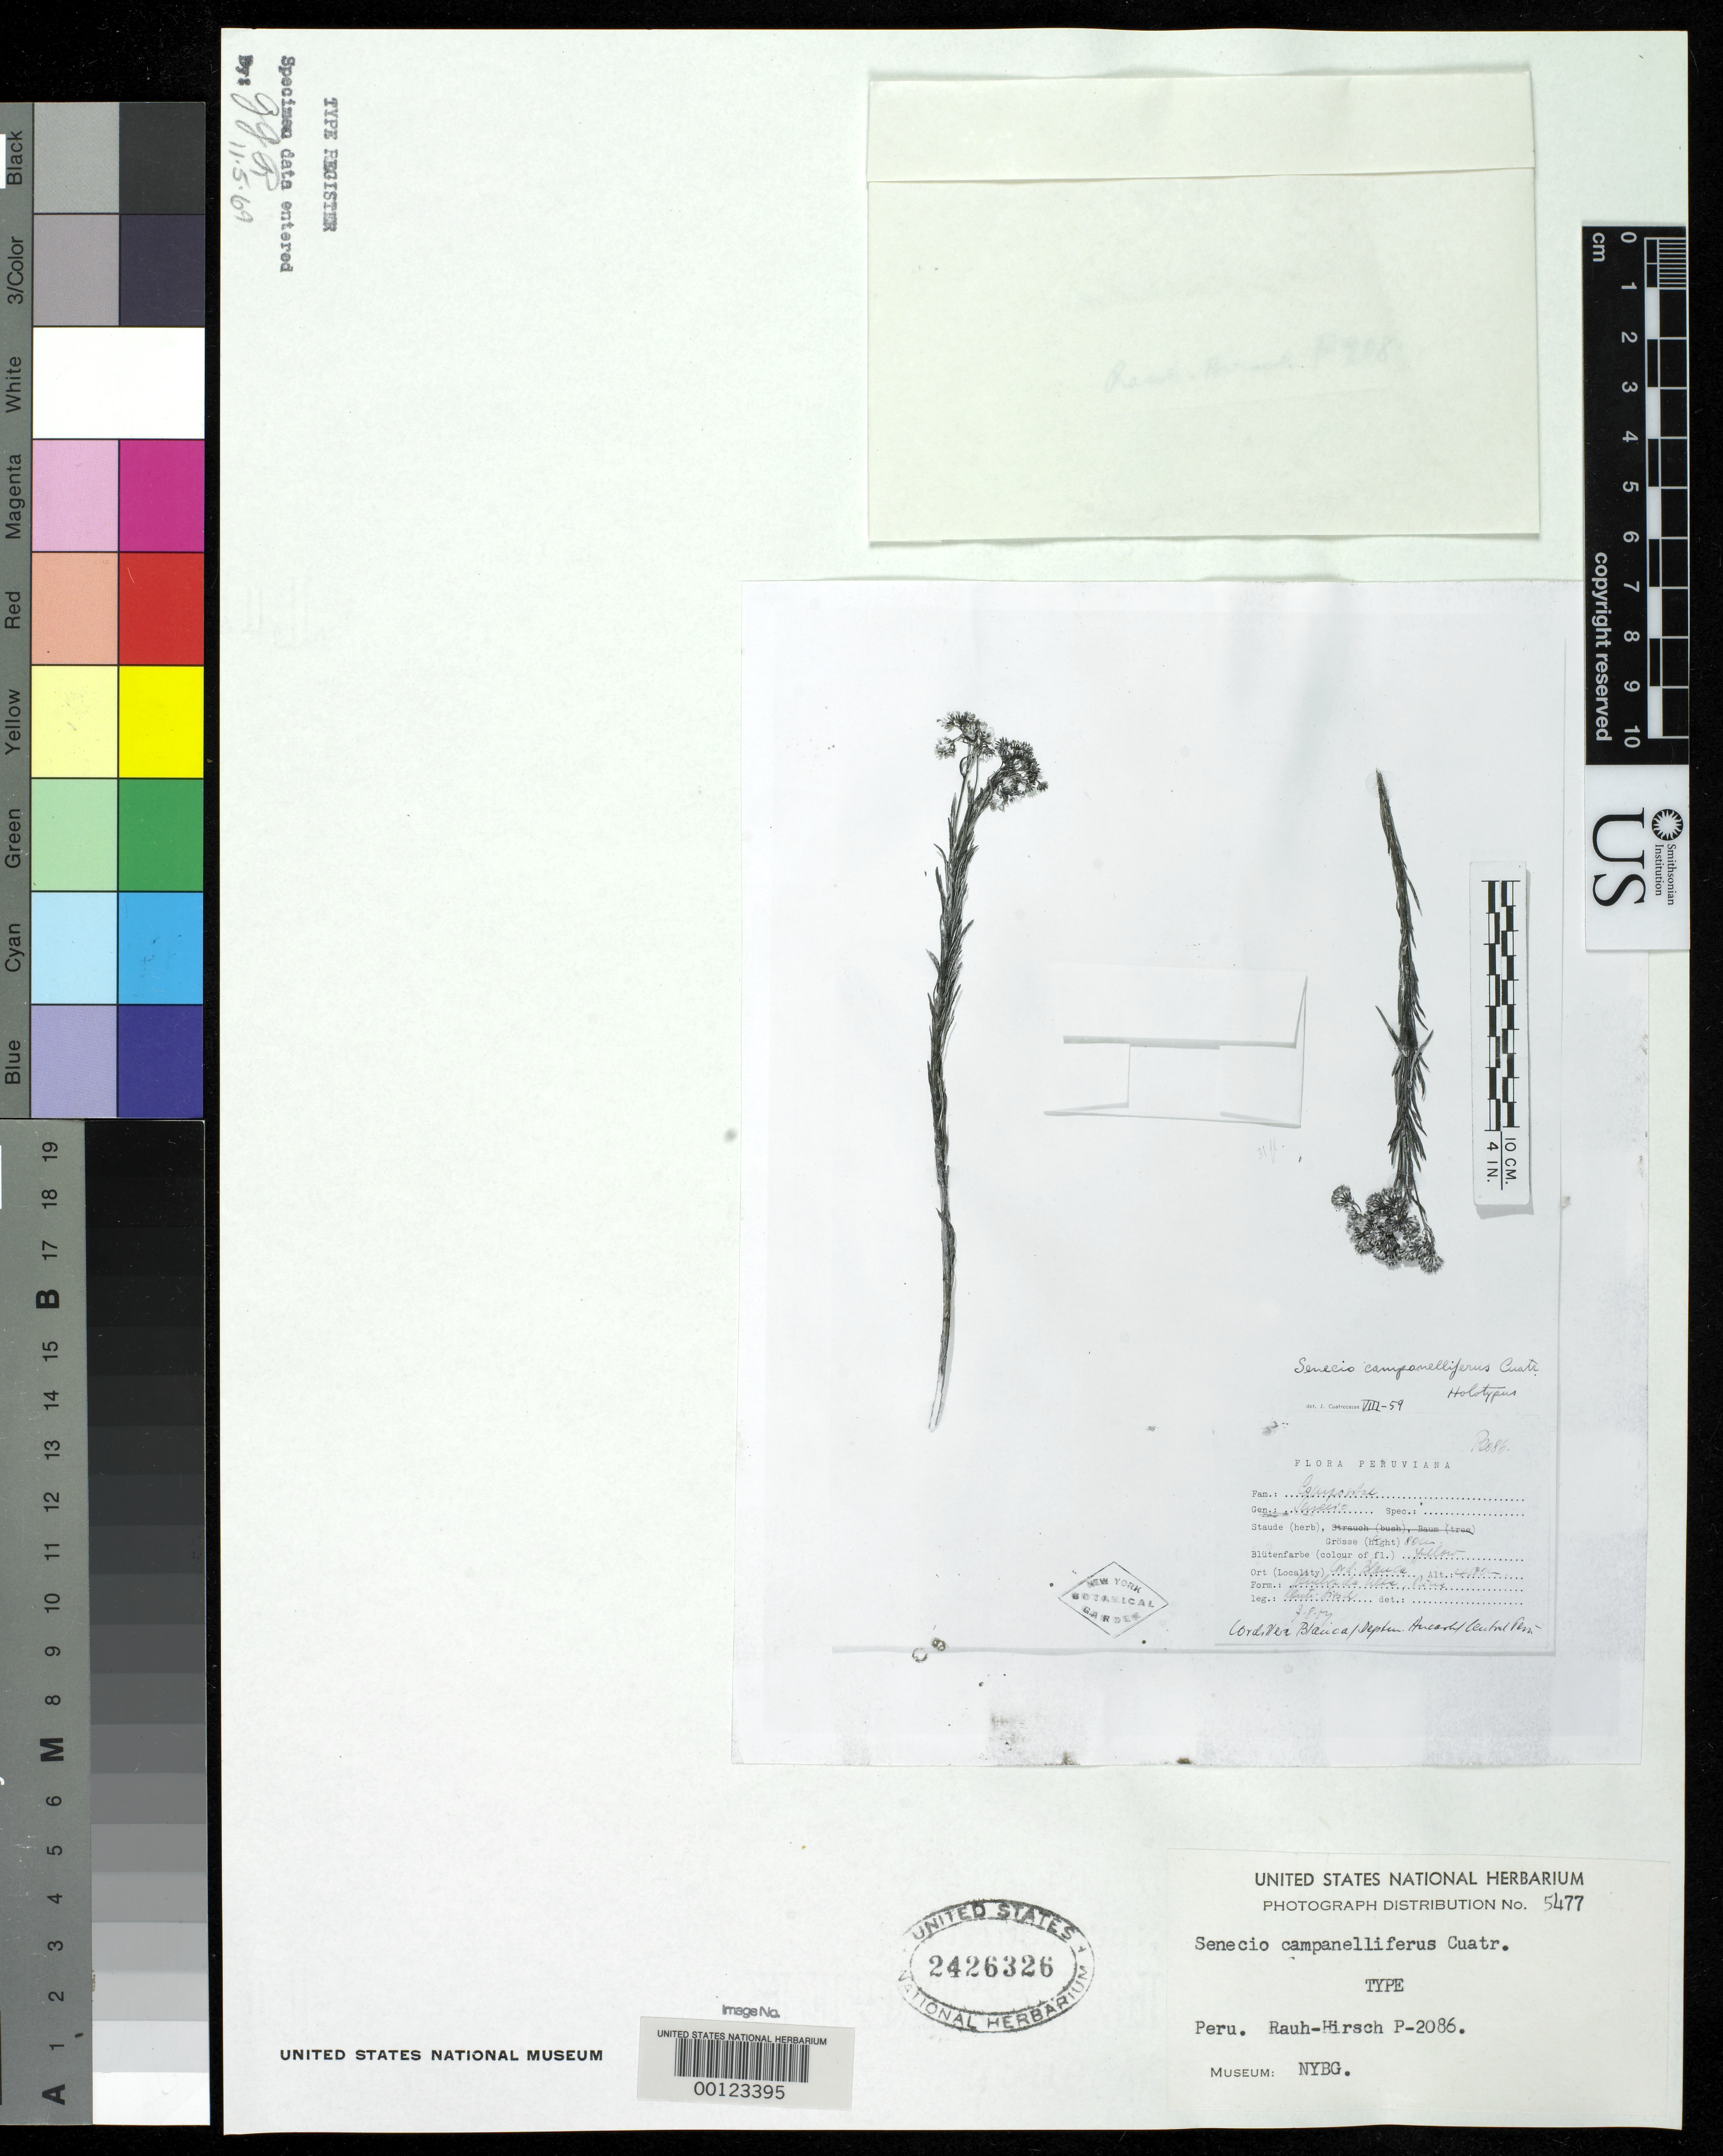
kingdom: Plantae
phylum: Tracheophyta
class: Magnoliopsida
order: Asterales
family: Asteraceae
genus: Senecio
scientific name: Senecio campanelliferus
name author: Cuatrec.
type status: Isotype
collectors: W. Rauh & G. Hirsch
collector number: P-2086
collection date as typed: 07 Aug 1957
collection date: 1957-08-07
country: Peru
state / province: Ancash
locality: Cordillera Blanca, Quebrada Alta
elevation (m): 4500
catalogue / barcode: US 2426326